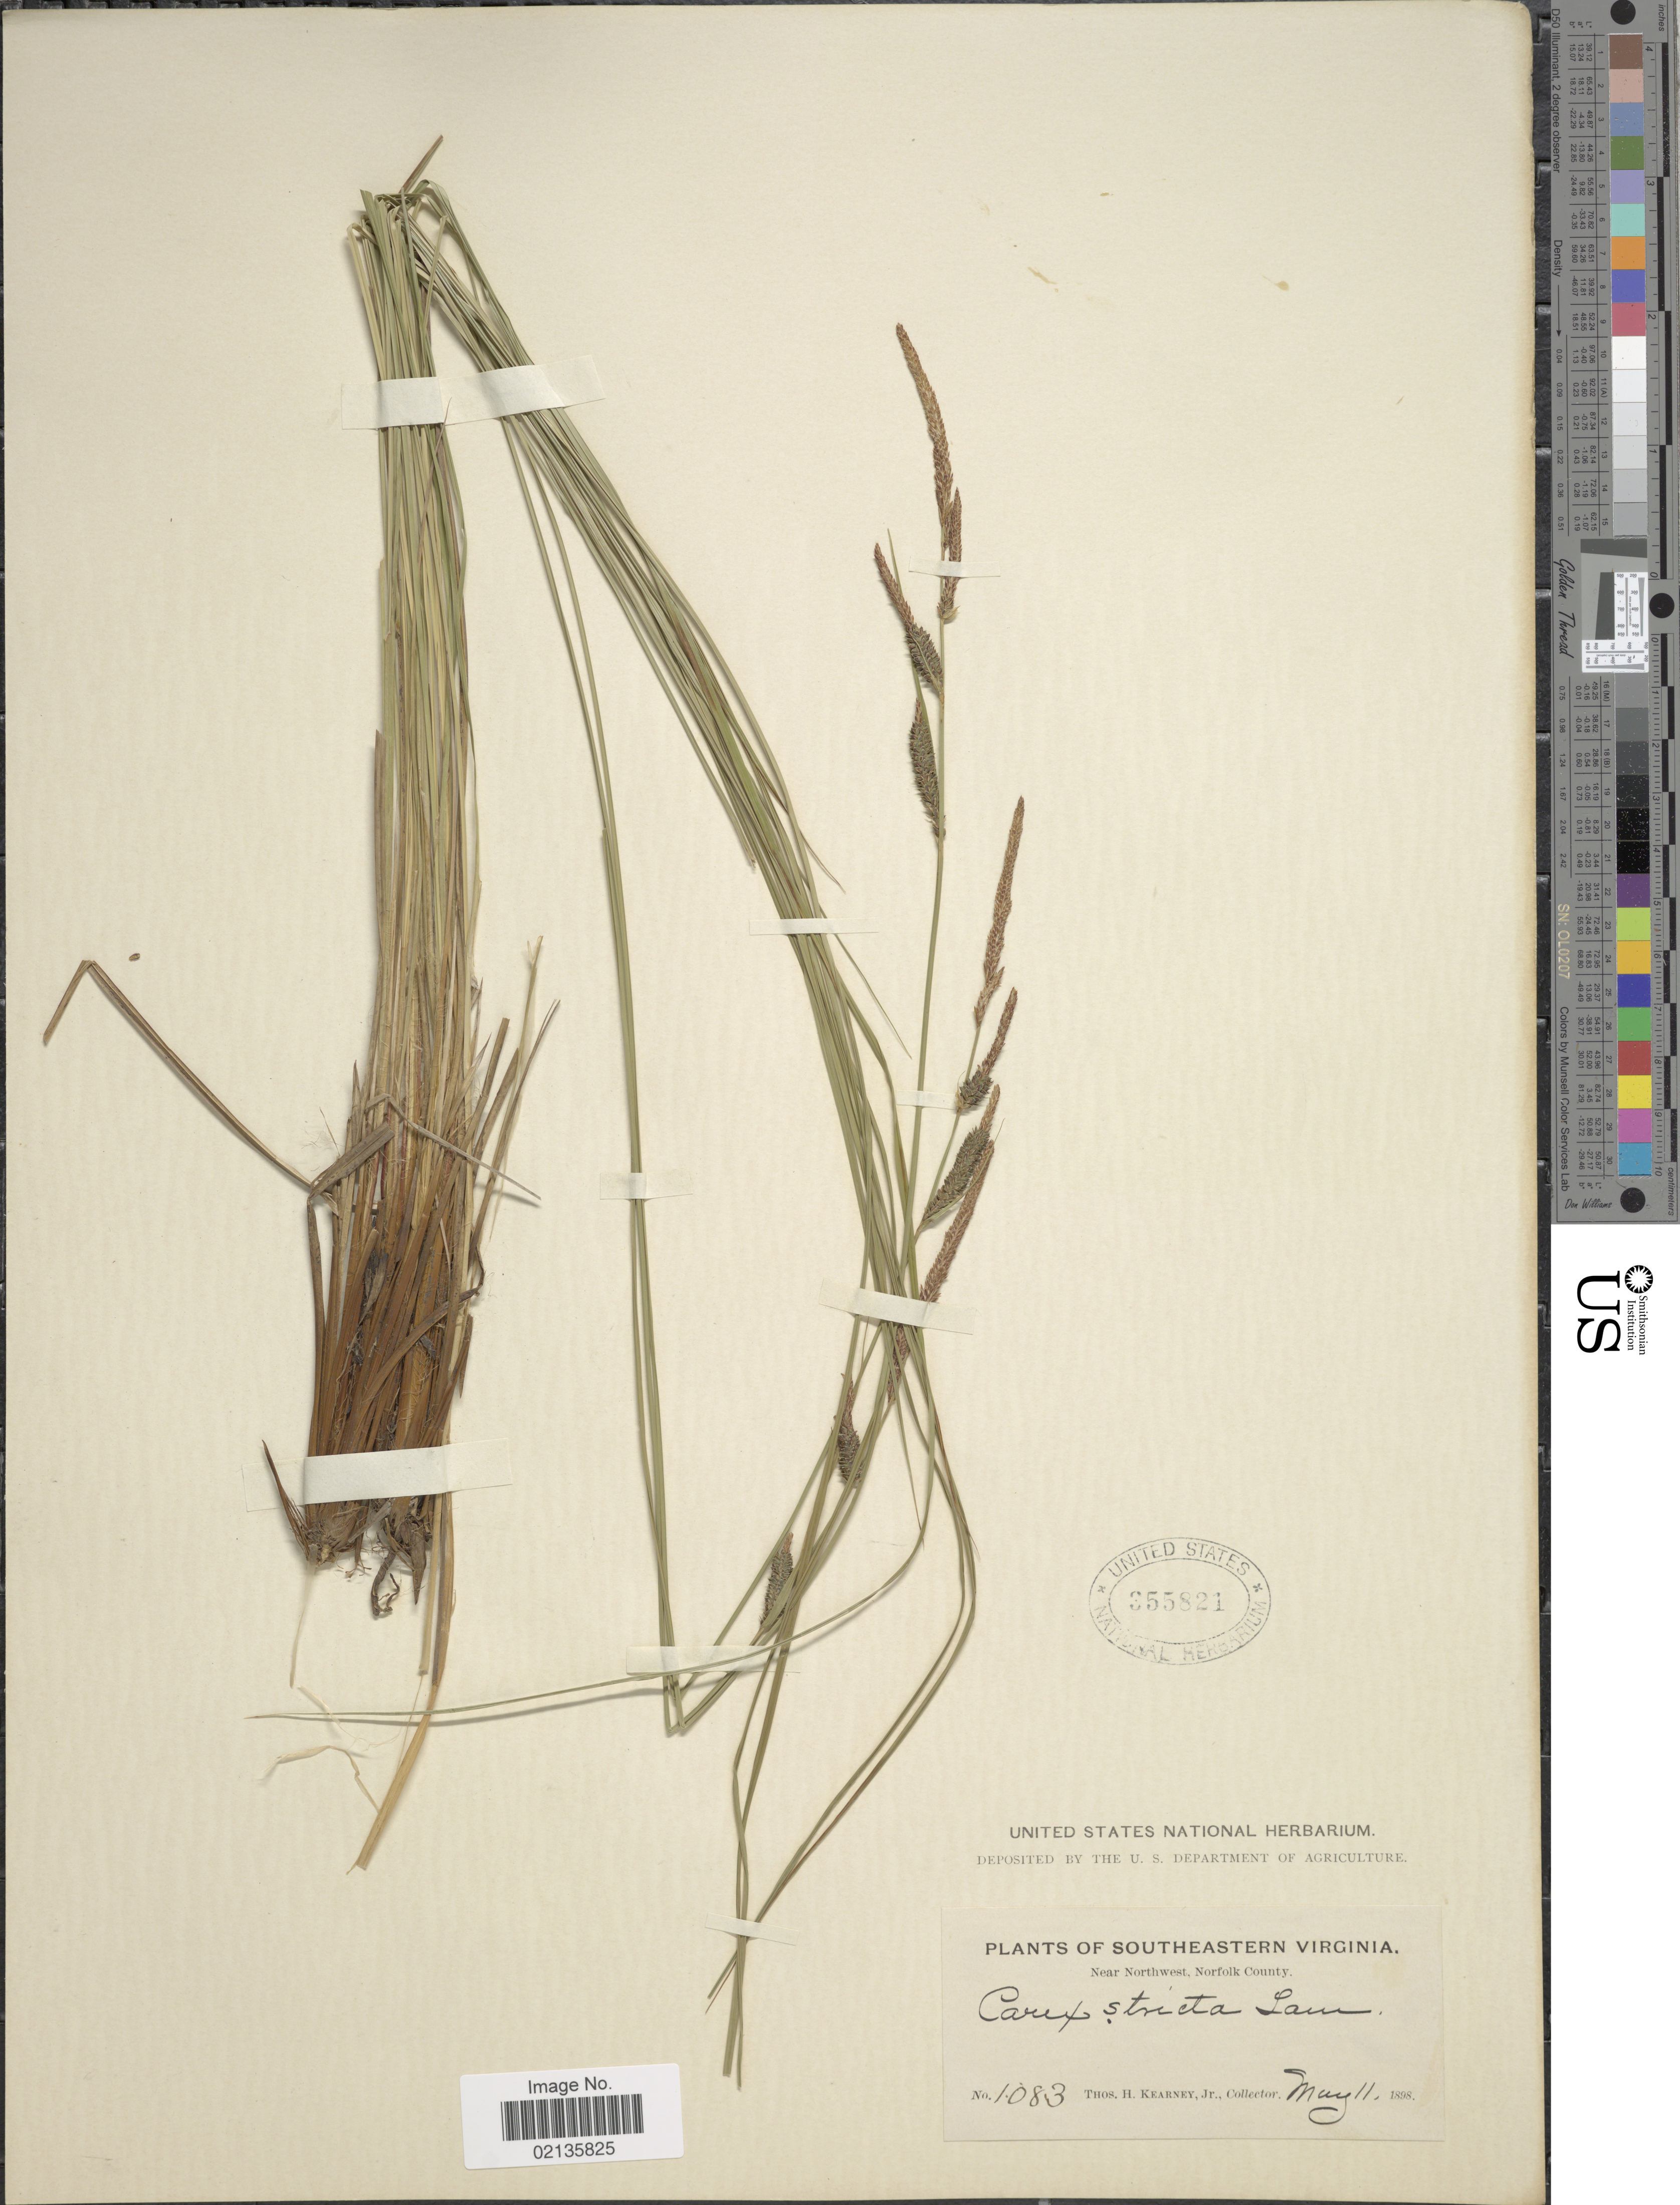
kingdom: Plantae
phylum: Tracheophyta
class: Liliopsida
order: Poales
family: Cyperaceae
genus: Carex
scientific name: Carex stricta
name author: Lam.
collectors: T. H. Kearney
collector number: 1083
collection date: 1898-05-11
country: United States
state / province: Virginia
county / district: City of Norfolk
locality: Southeastern Virginia, Near Northwest, Norfolk County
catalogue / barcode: US 355821